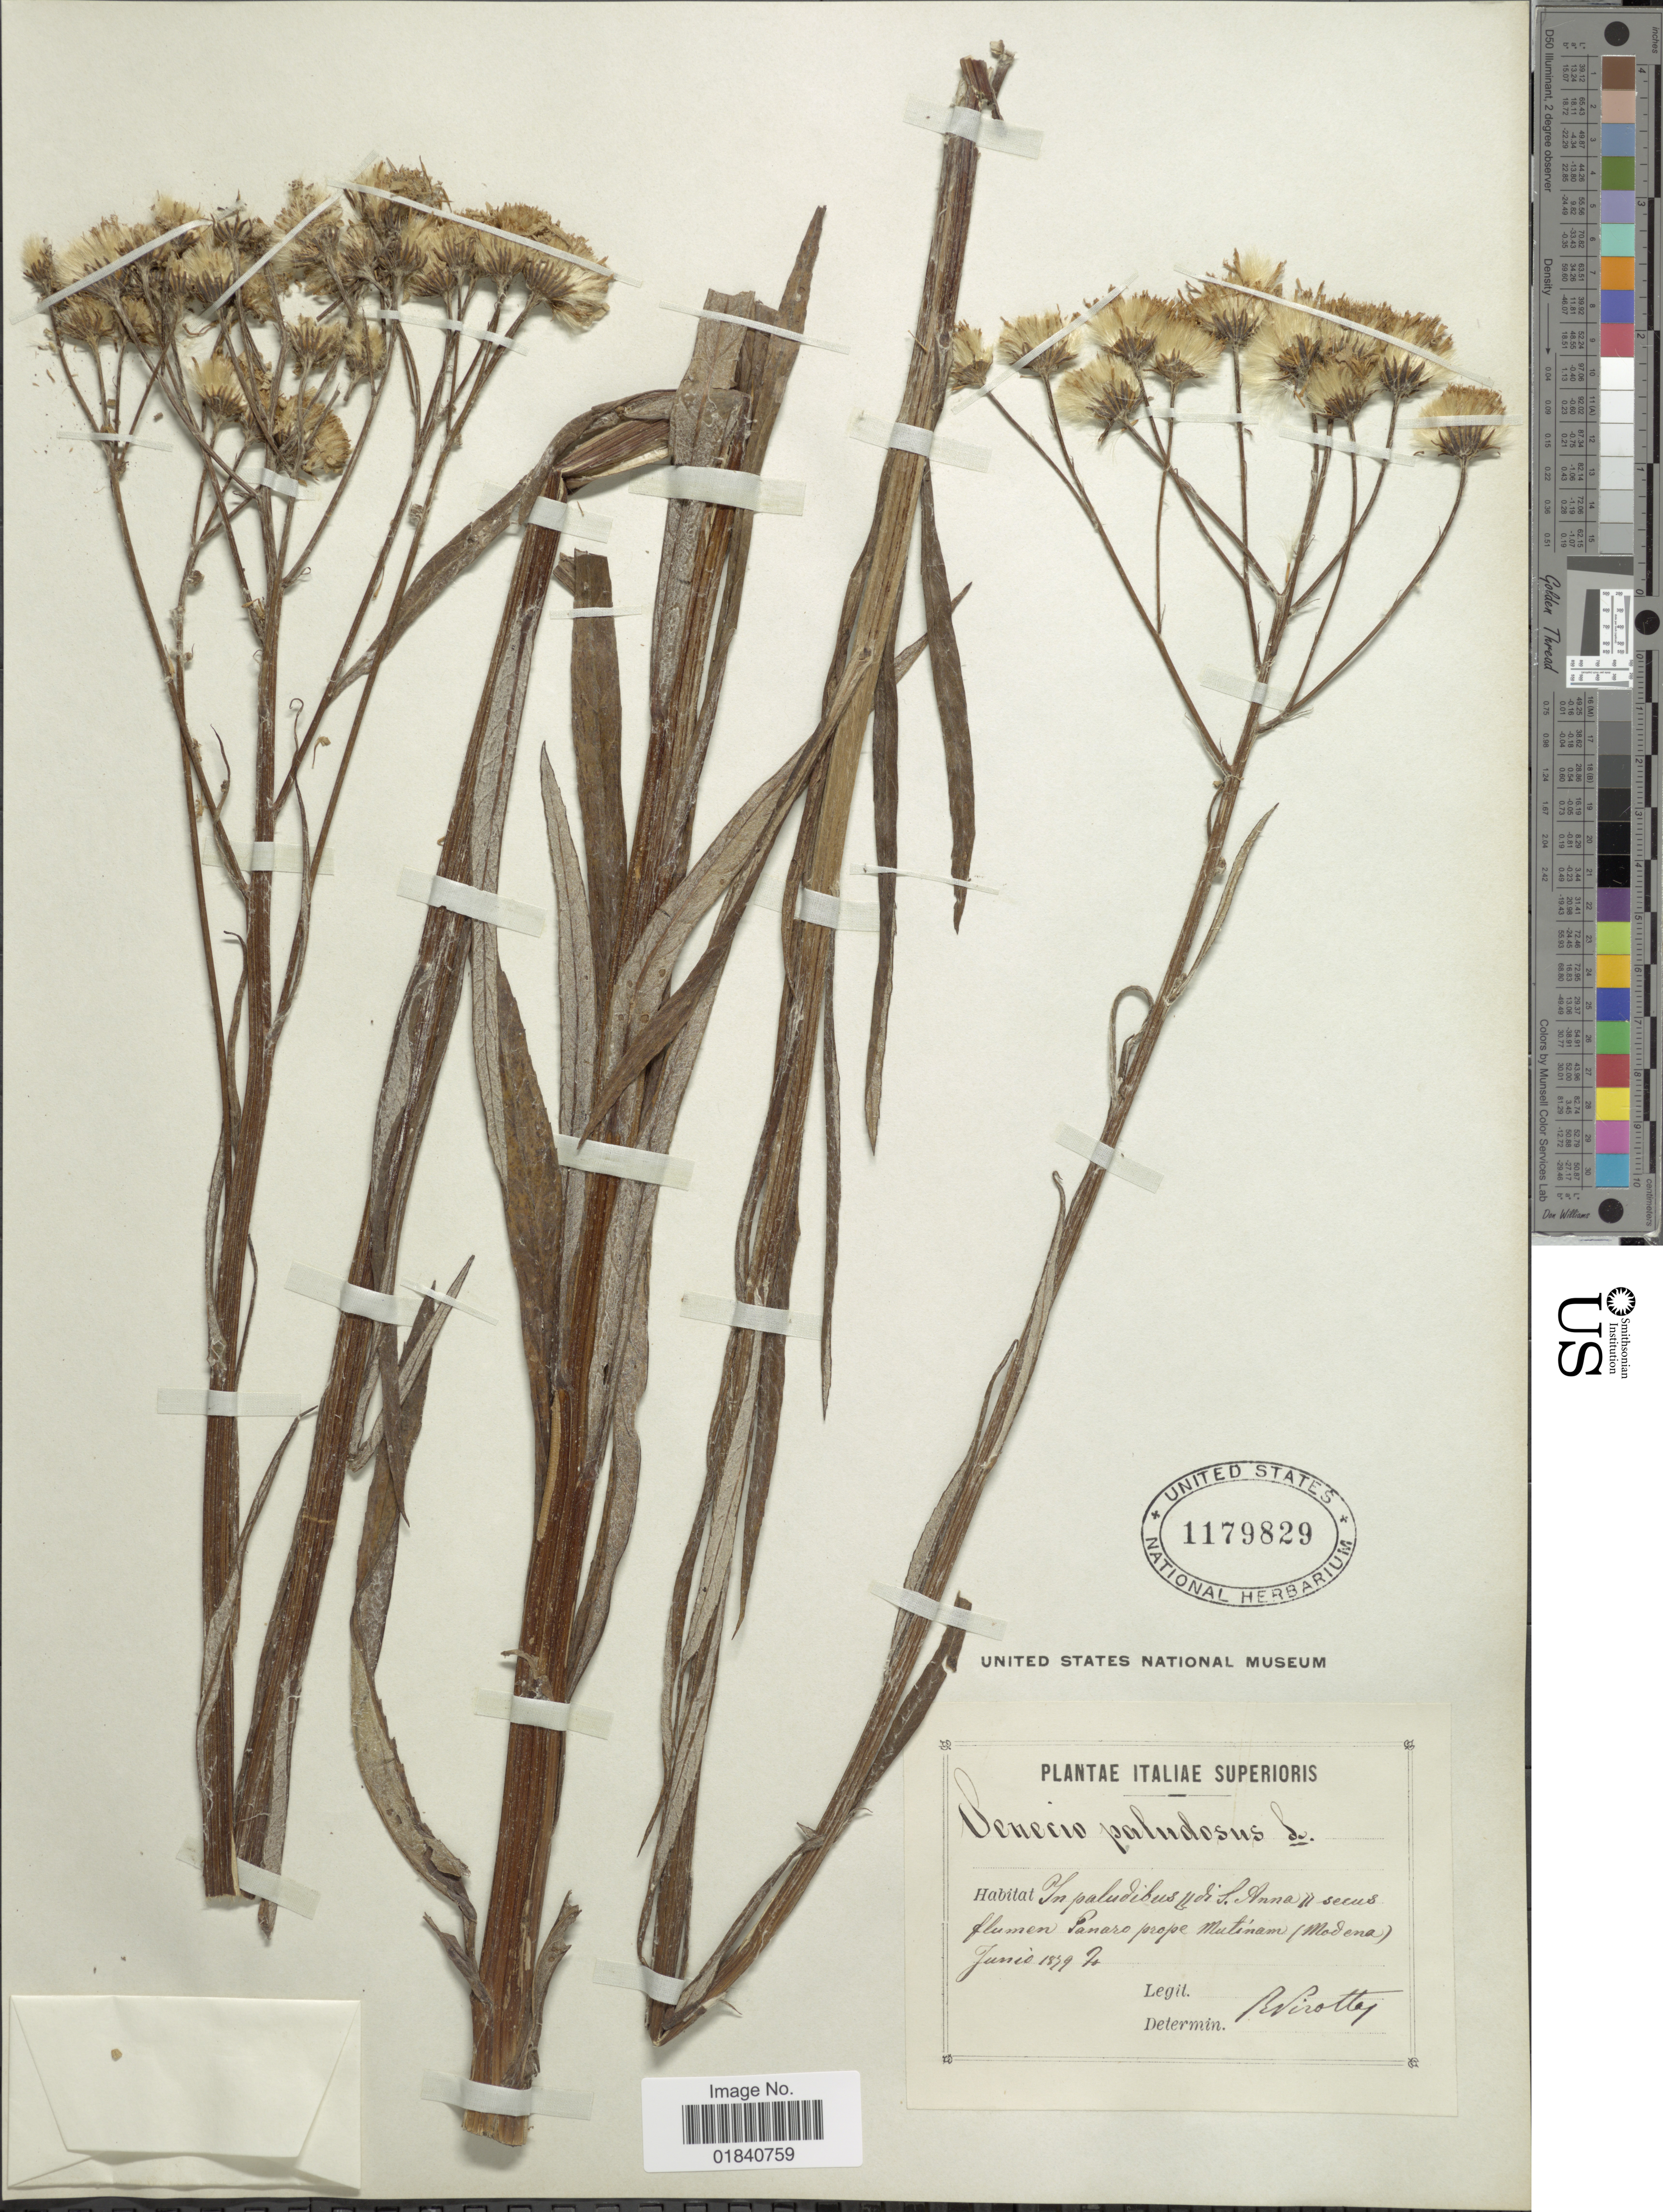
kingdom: Plantae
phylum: Tracheophyta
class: Magnoliopsida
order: Asterales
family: Asteraceae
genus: Senecio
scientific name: Senecio paludosus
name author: L.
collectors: P. R. Pirotta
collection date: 1879-06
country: Italy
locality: Panaro prope Mutinam (Modena)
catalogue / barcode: US 1179829